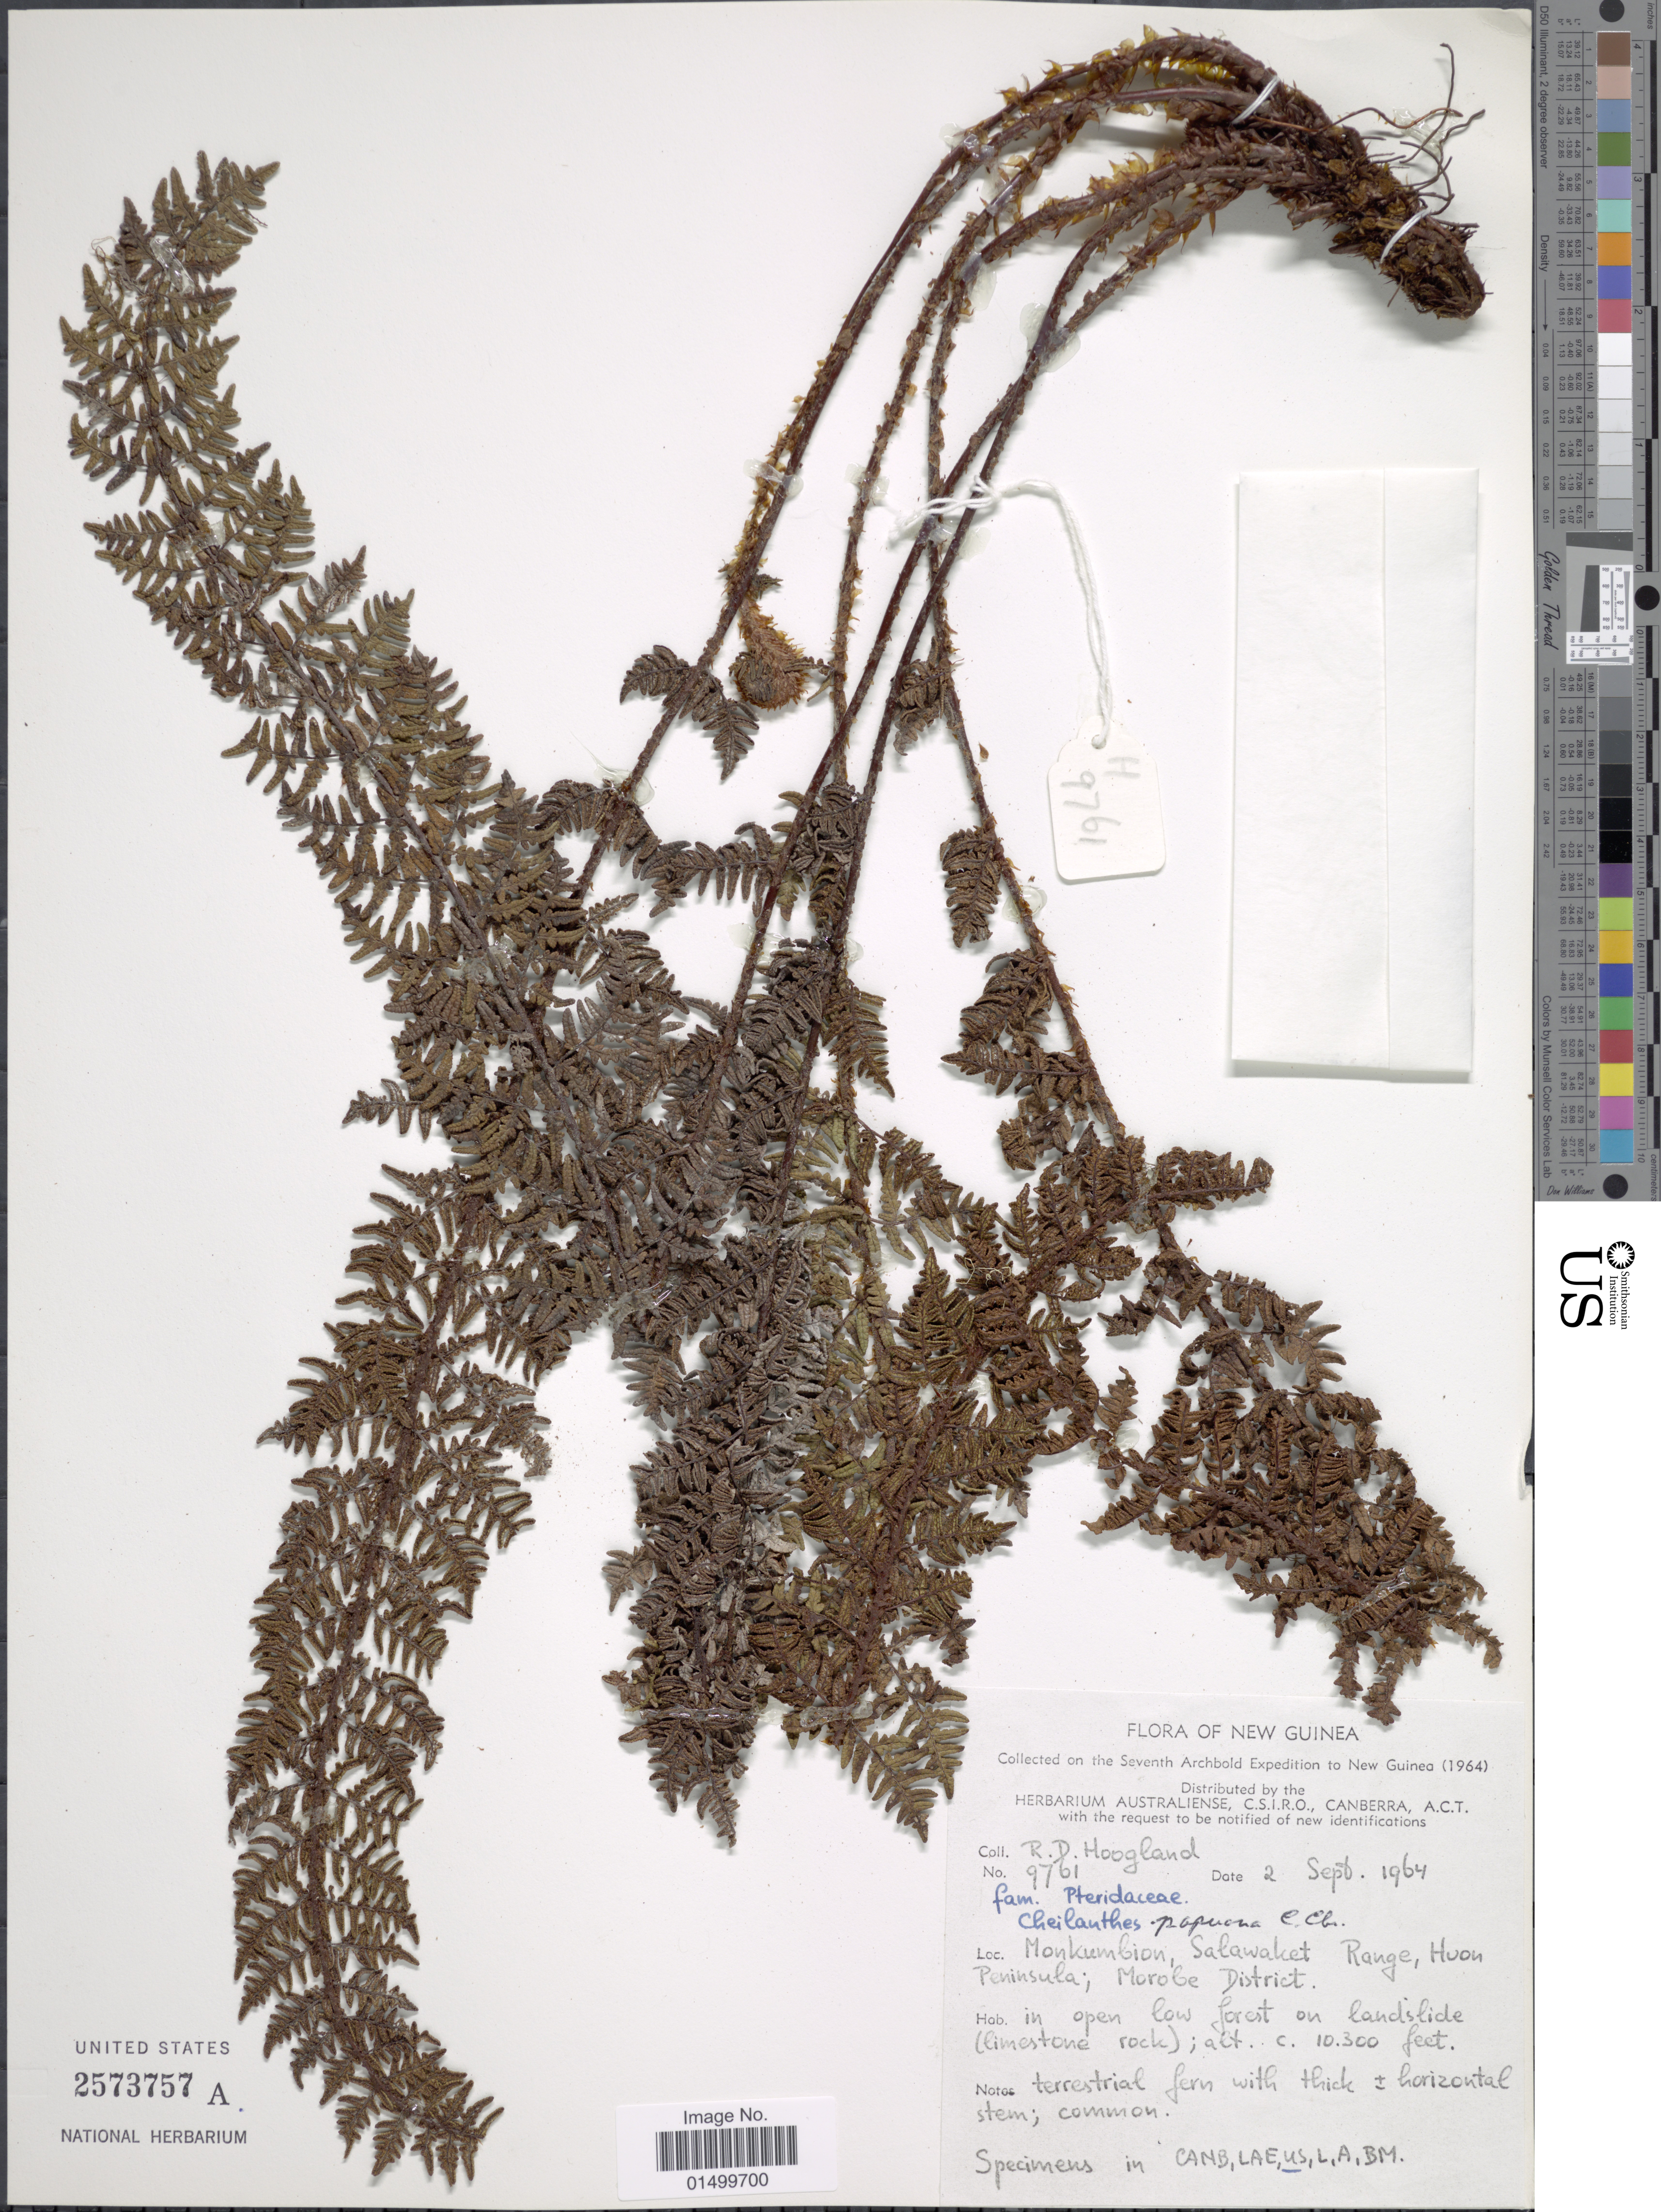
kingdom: Plantae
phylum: Tracheophyta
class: Polypodiopsida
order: Polypodiales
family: Pteridaceae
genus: Cheilanthes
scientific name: Cheilanthes papuana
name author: C. Chr.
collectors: R. D. Hoogland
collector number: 9761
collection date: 1964-09-02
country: Papua New Guinea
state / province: Morobe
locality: Monkumbion, Salawaket Range, Huon Pennisula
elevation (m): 3139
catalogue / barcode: US 2573757A